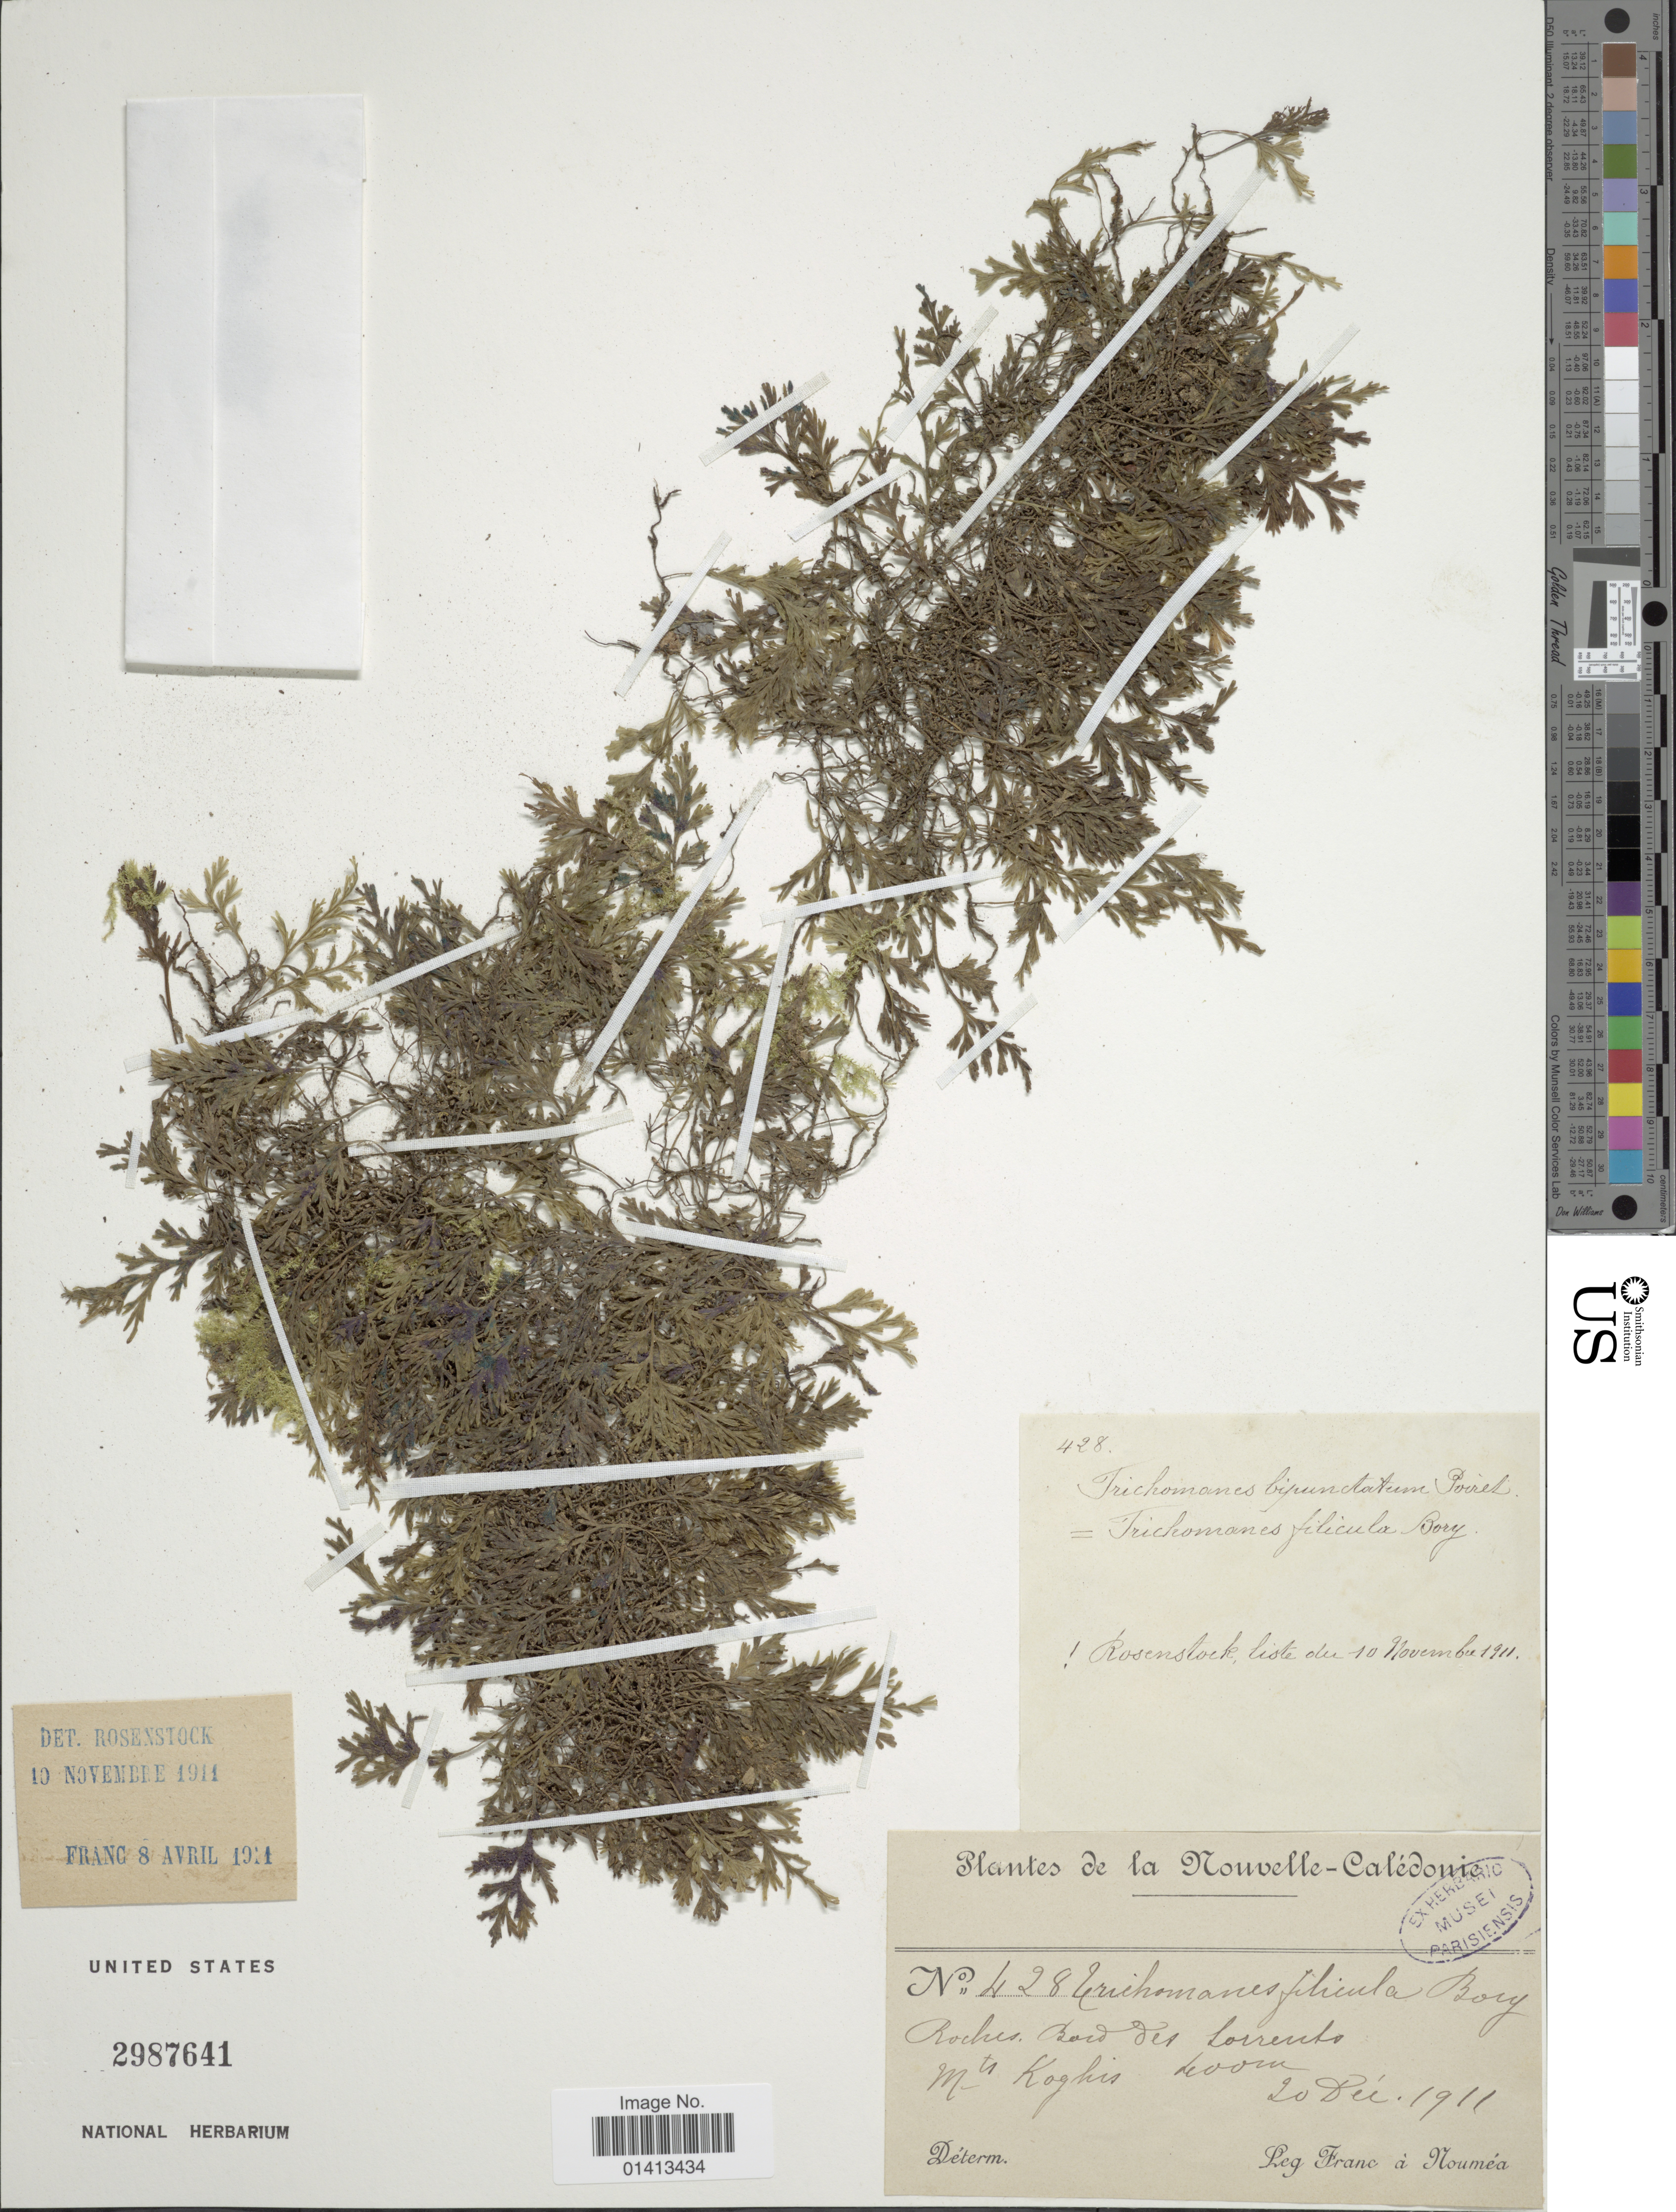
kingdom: Plantae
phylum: Tracheophyta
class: Polypodiopsida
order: Hymenophyllales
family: Hymenophyllaceae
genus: Crepidomanes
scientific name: Crepidomanes bipunctatum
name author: (Poir.) Copel.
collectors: F. Noumea & F. Noumea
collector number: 428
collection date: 1911-12-20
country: New Caledonia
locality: Roches Bord des Lorrento Mts Koghis [interpreted]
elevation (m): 400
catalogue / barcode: US 2987641